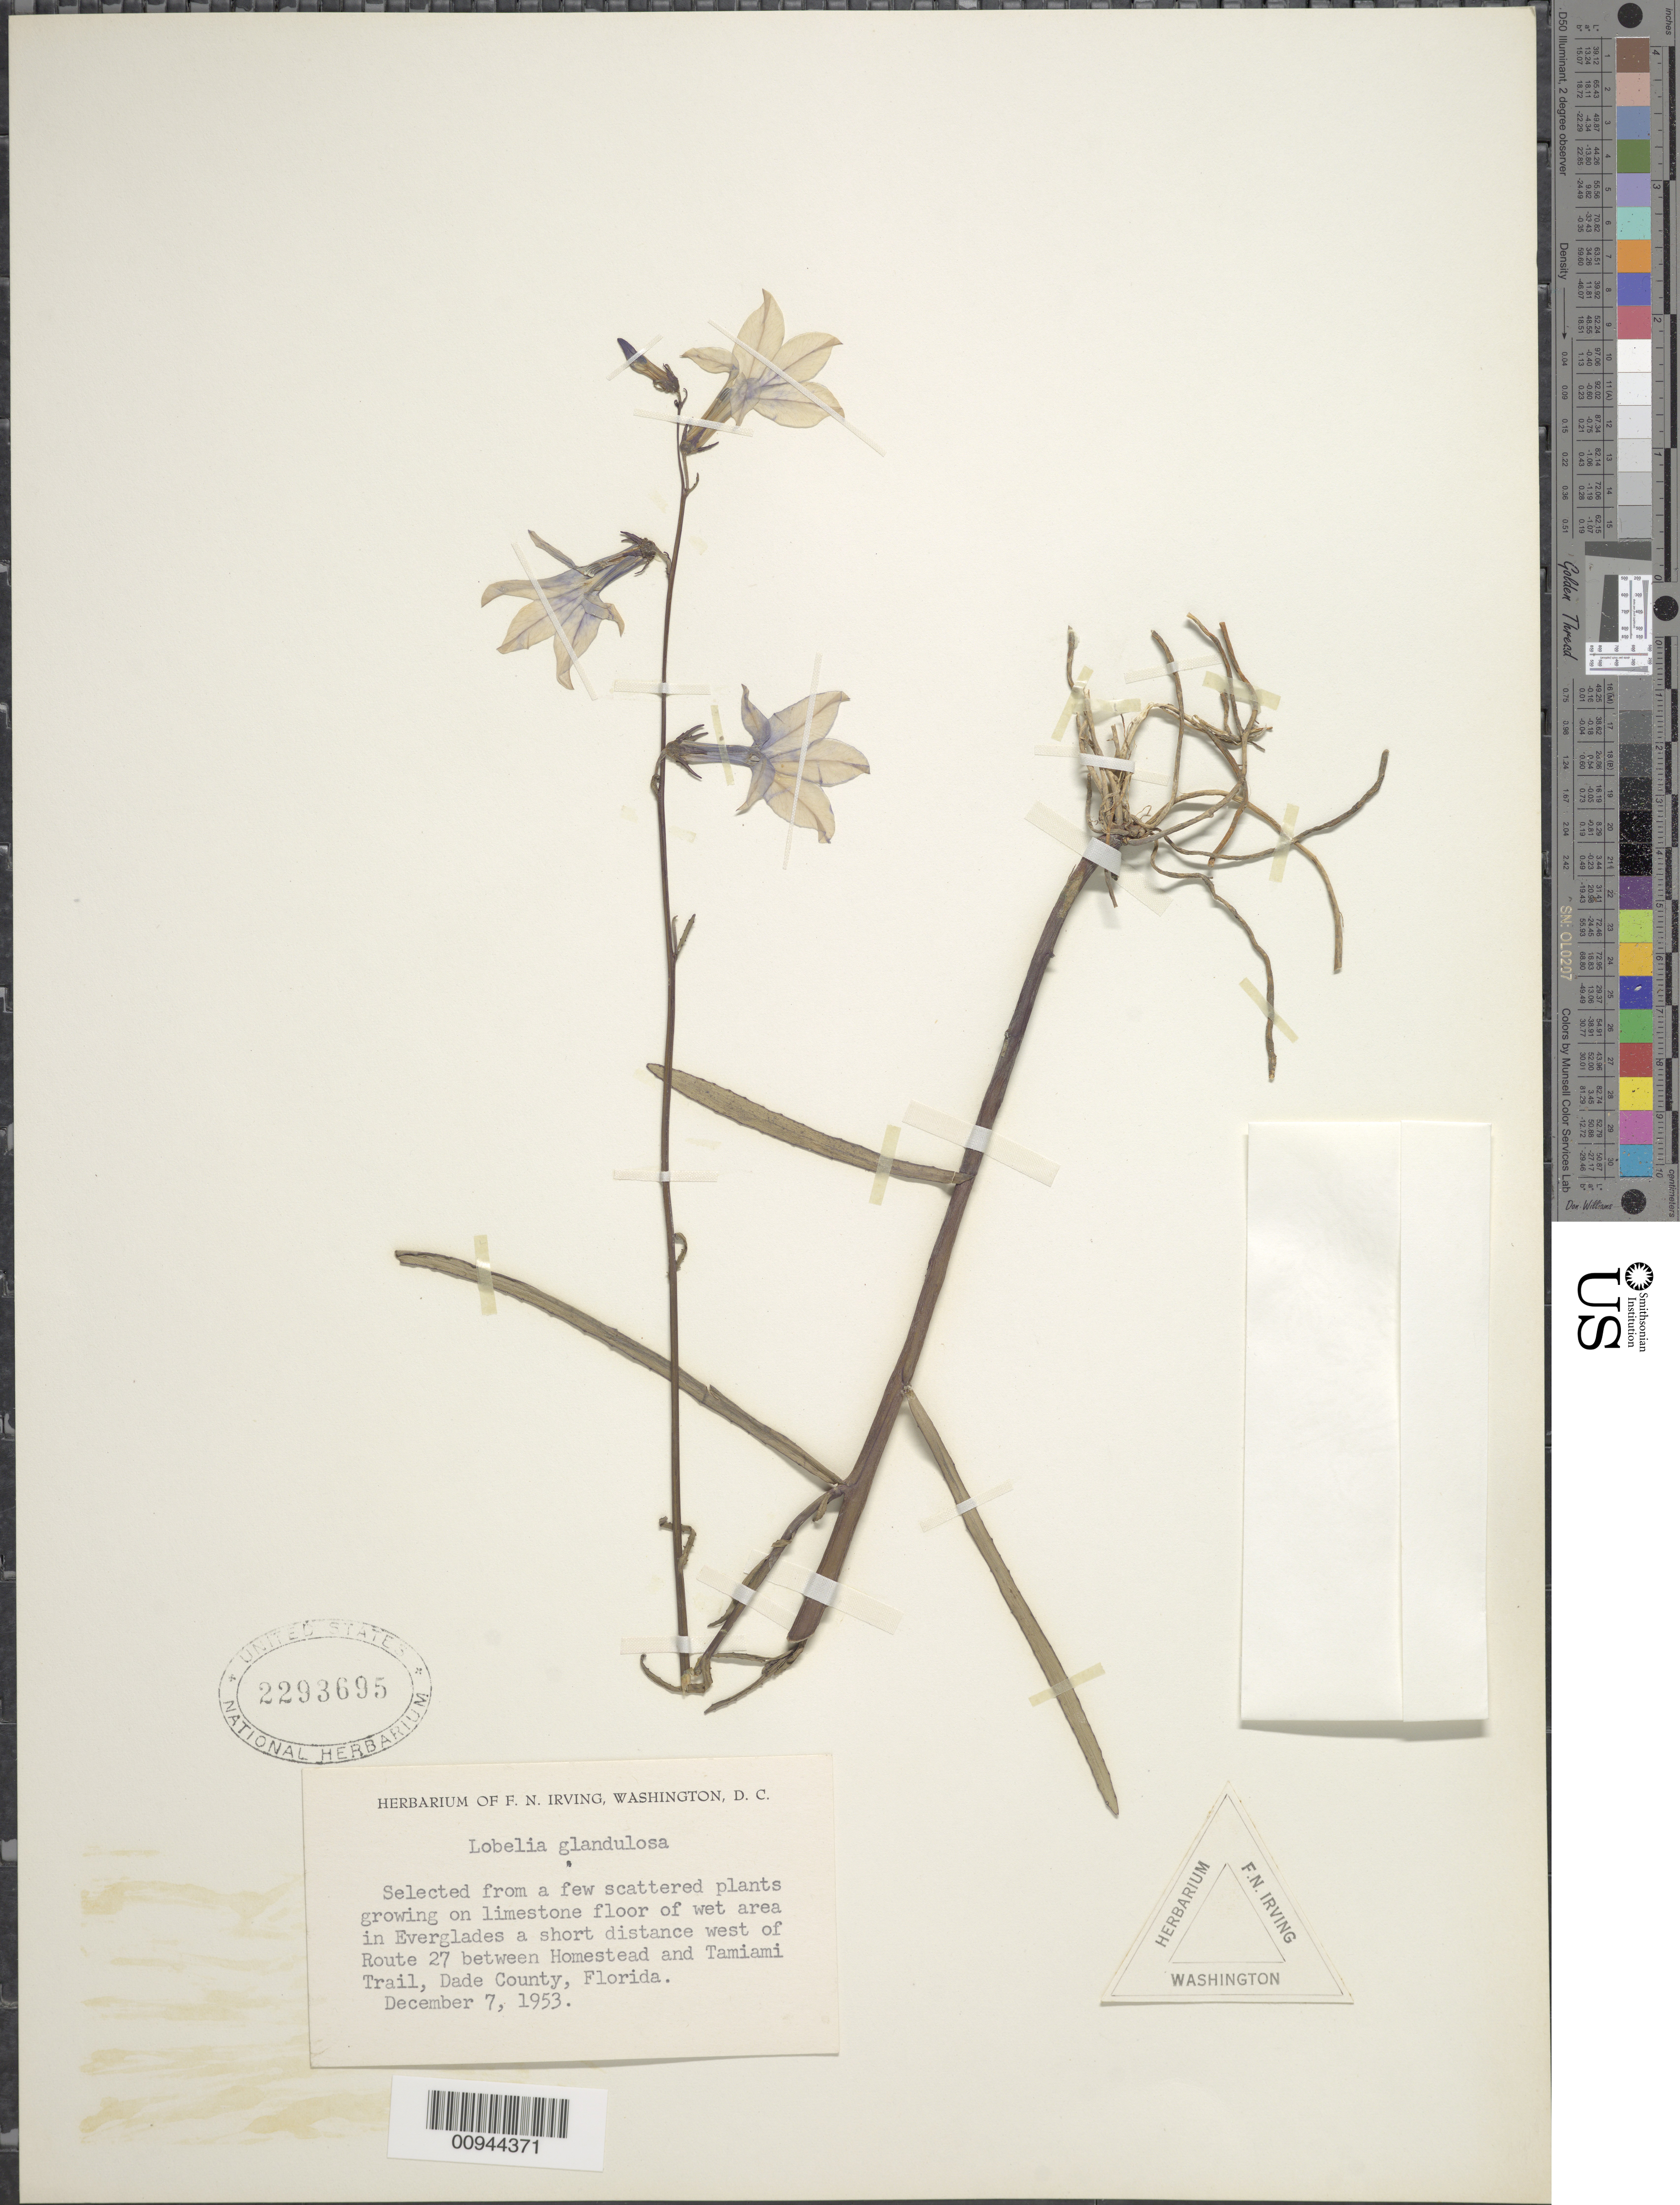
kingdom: Plantae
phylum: Tracheophyta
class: Magnoliopsida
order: Asterales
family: Campanulaceae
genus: Lobelia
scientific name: Lobelia glandulosa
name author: Walter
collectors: ex herb. F.N. Irving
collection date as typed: December 7, 1953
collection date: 1953-12-07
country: United States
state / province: Florida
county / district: Dade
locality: In Everglades a short distance west of Route 27 between Homestead and Tamiami Trail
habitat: growing on limestone floor of wet area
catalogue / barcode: US 2293695